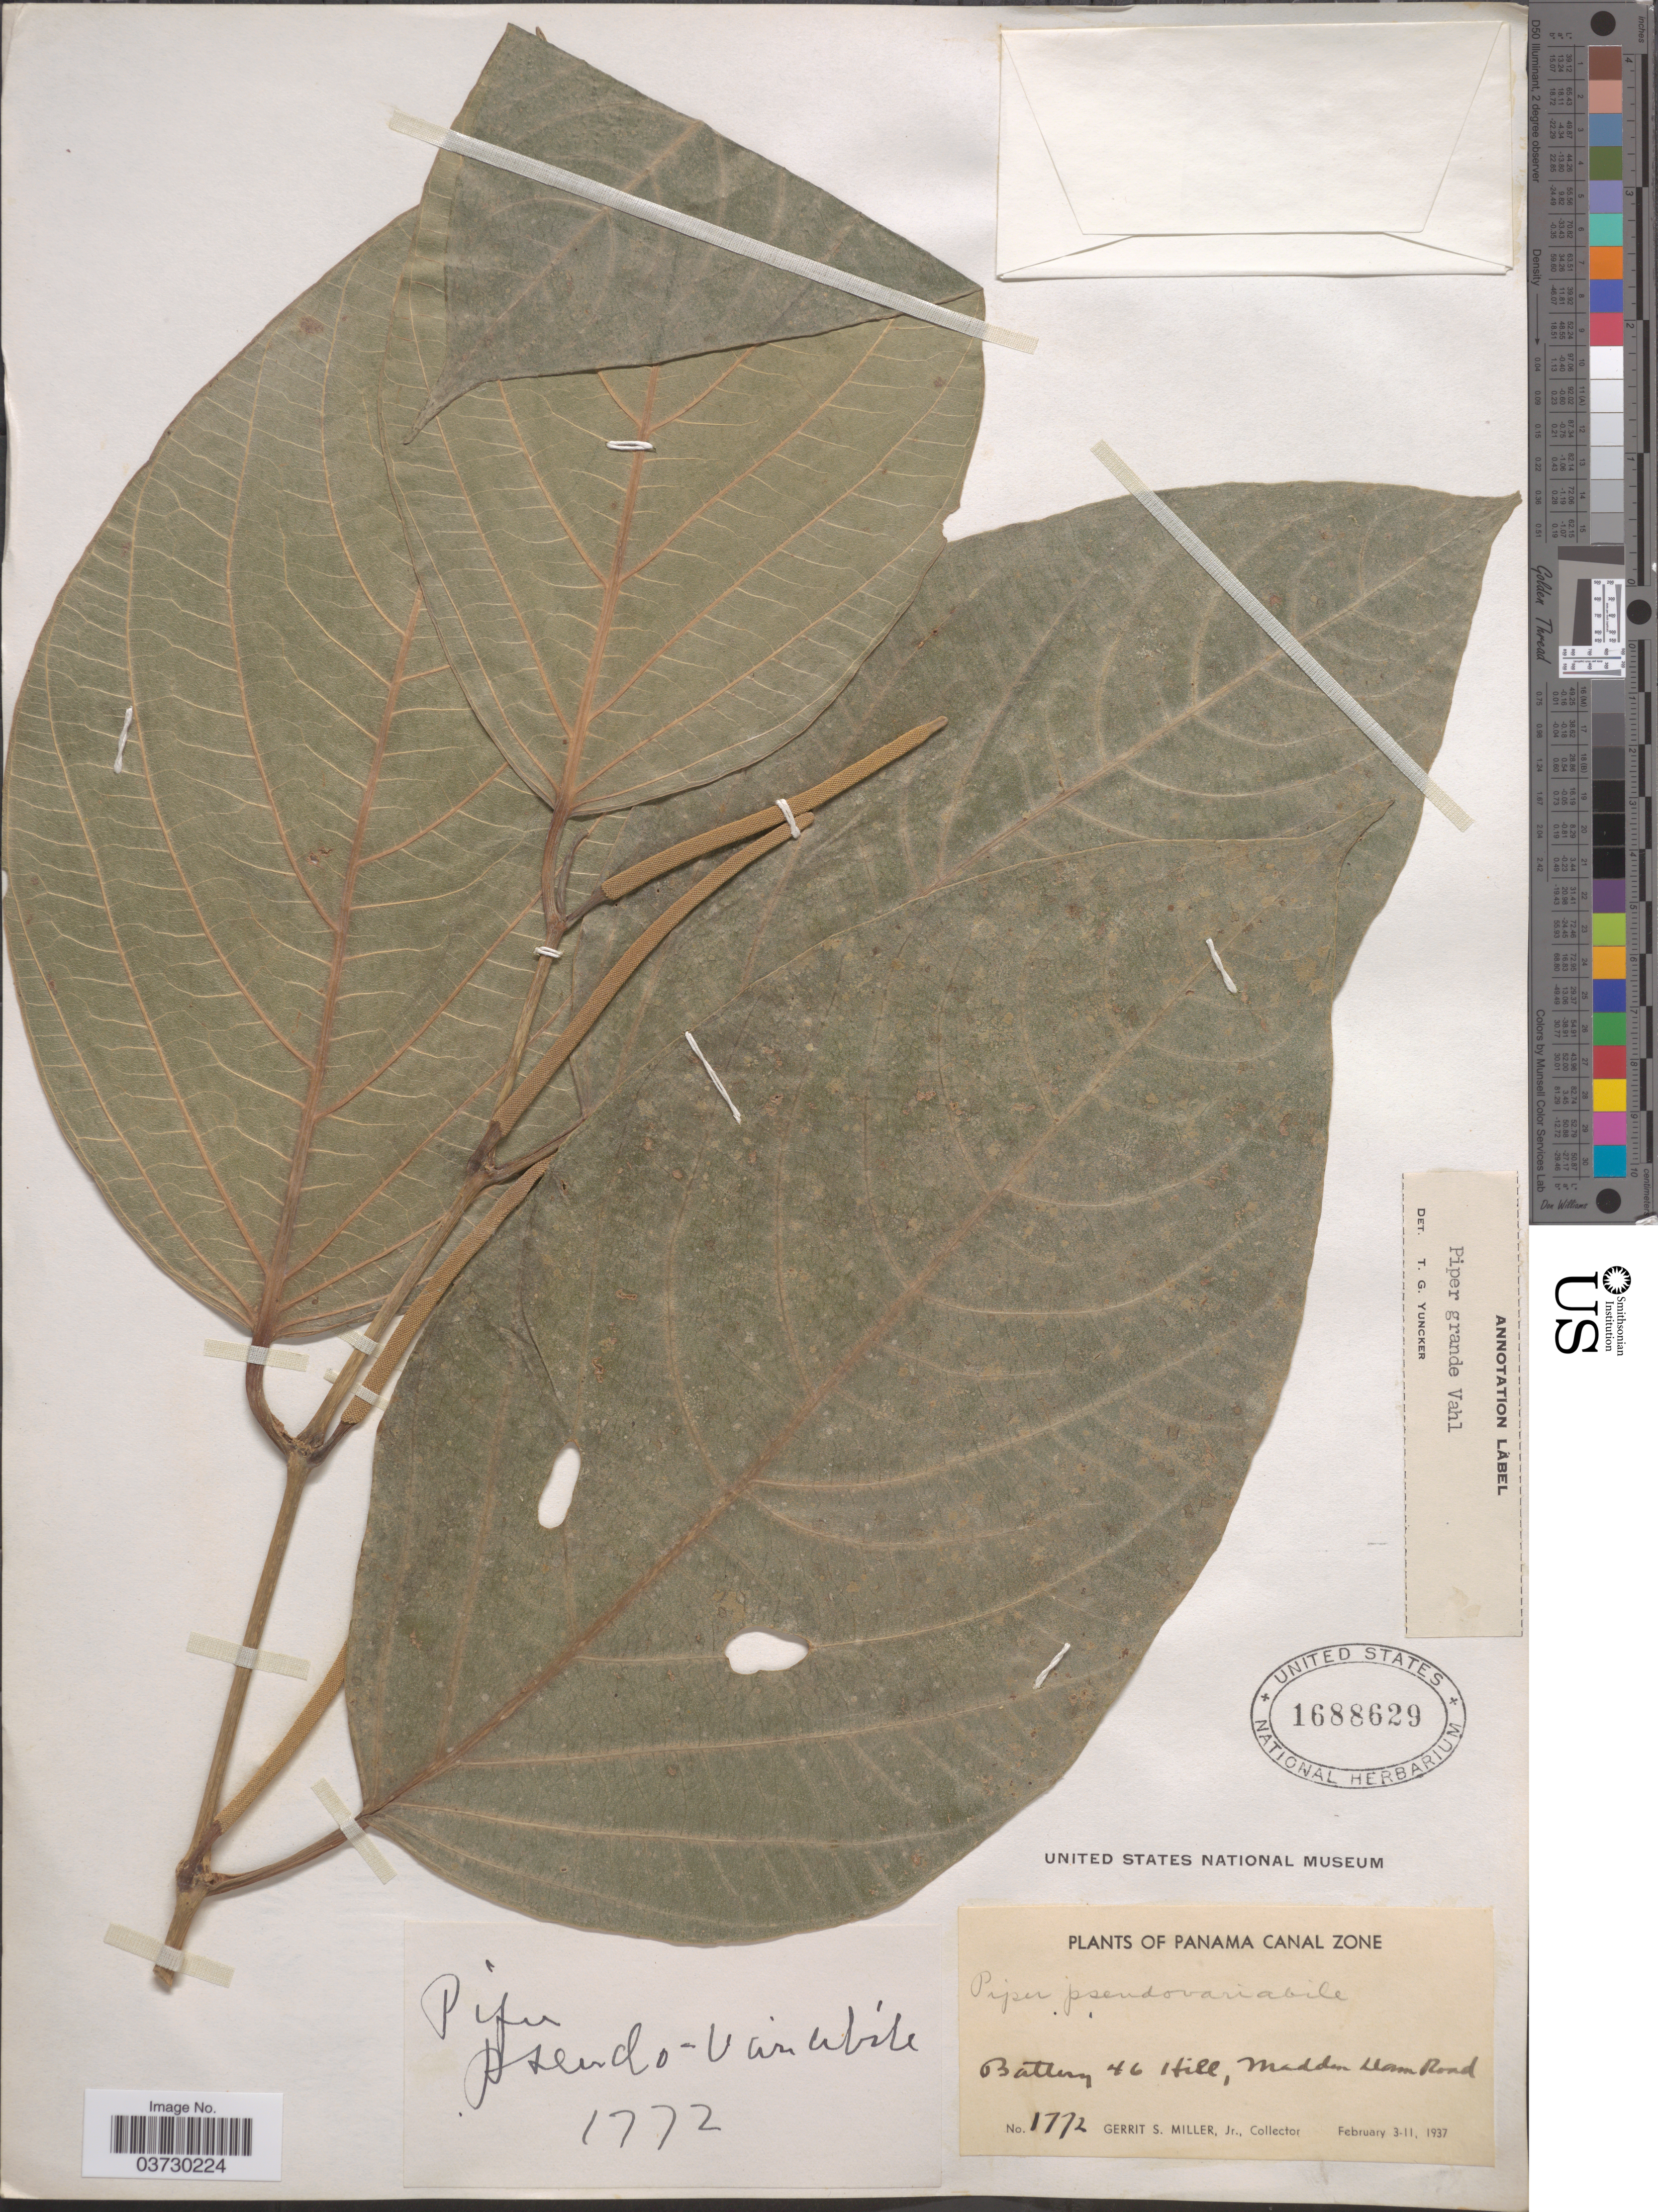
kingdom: Plantae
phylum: Tracheophyta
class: Magnoliopsida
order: Piperales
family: Piperaceae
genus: Piper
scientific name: Piper grande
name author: Vahl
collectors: G. S. Miller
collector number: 1772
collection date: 1937-02-03/1937-02-11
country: Panama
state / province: Colón / Panamá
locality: Panama Canal Zone. Battery 46 Hill, Madden Dam Road.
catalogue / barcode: US 1688629